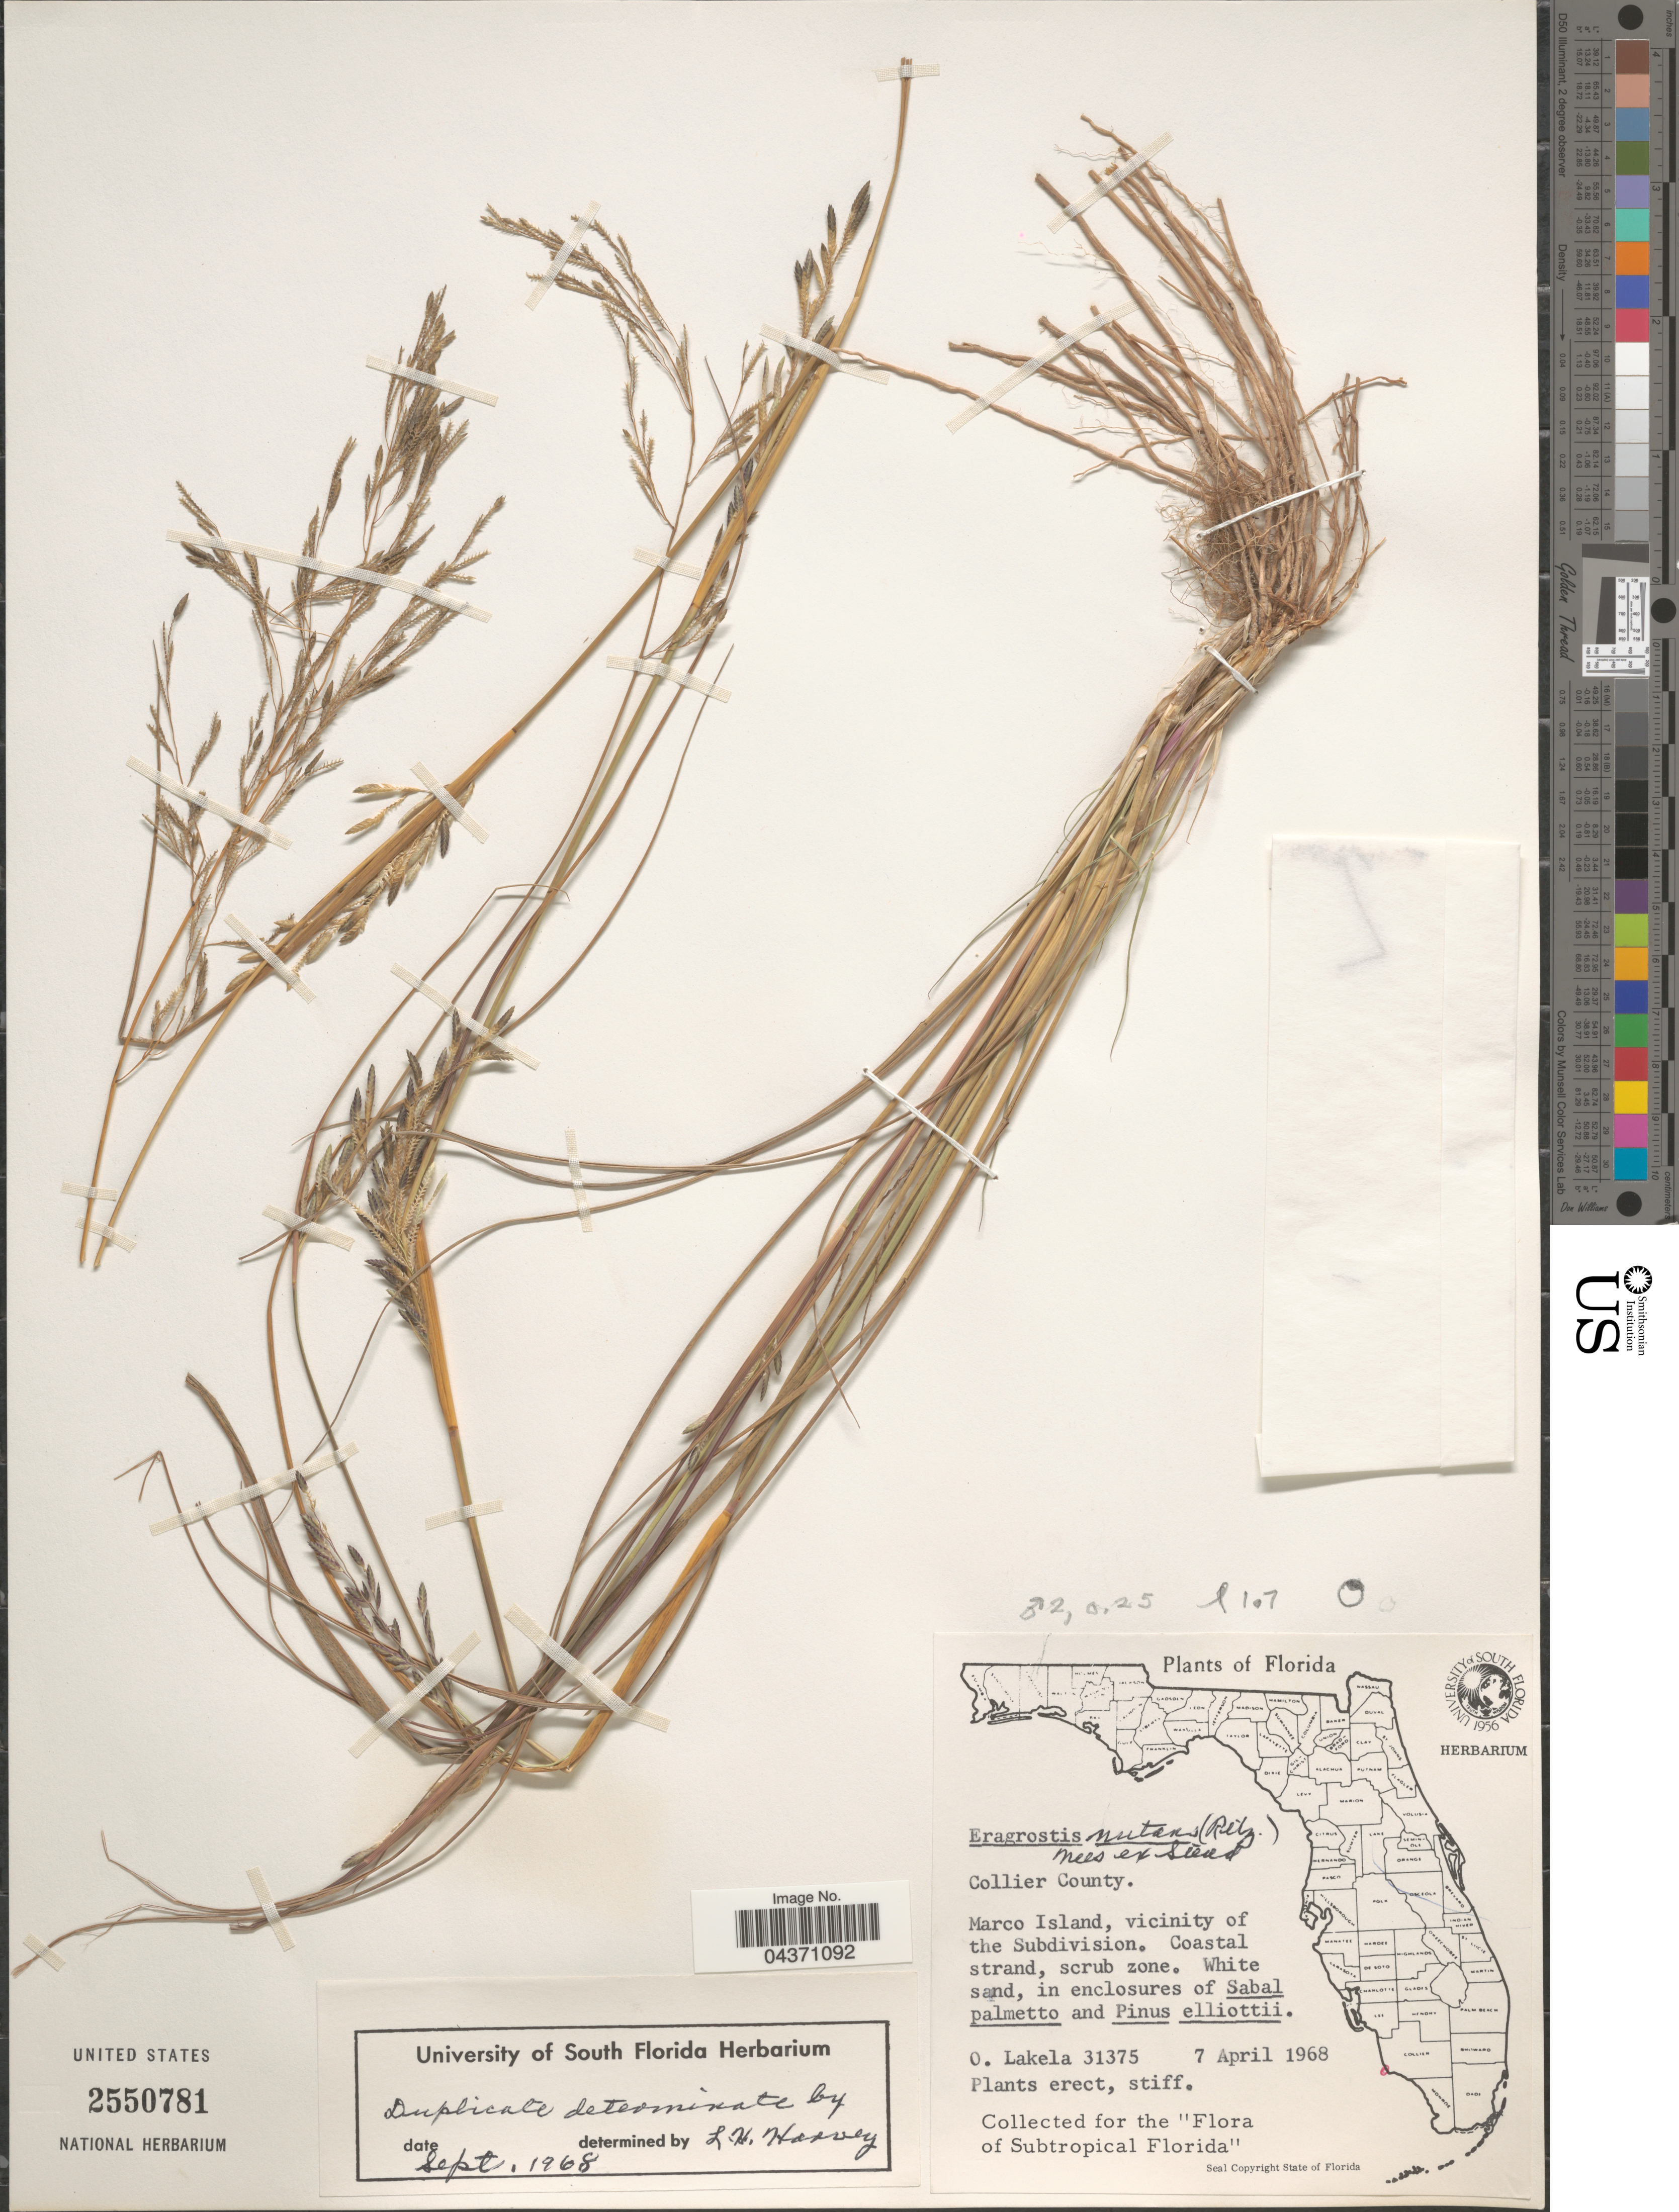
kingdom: Plantae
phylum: Tracheophyta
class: Liliopsida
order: Poales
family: Poaceae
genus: Eragrostis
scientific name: Eragrostis scaligera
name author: Salzm. ex Steud.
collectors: O. Lakela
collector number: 31375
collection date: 1968-04-07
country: United States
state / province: Florida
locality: Collier County. Marco Island, vicinity of the Subdivision. Coastal strand, scrub zone. Subtropical Florida.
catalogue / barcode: US 2550781